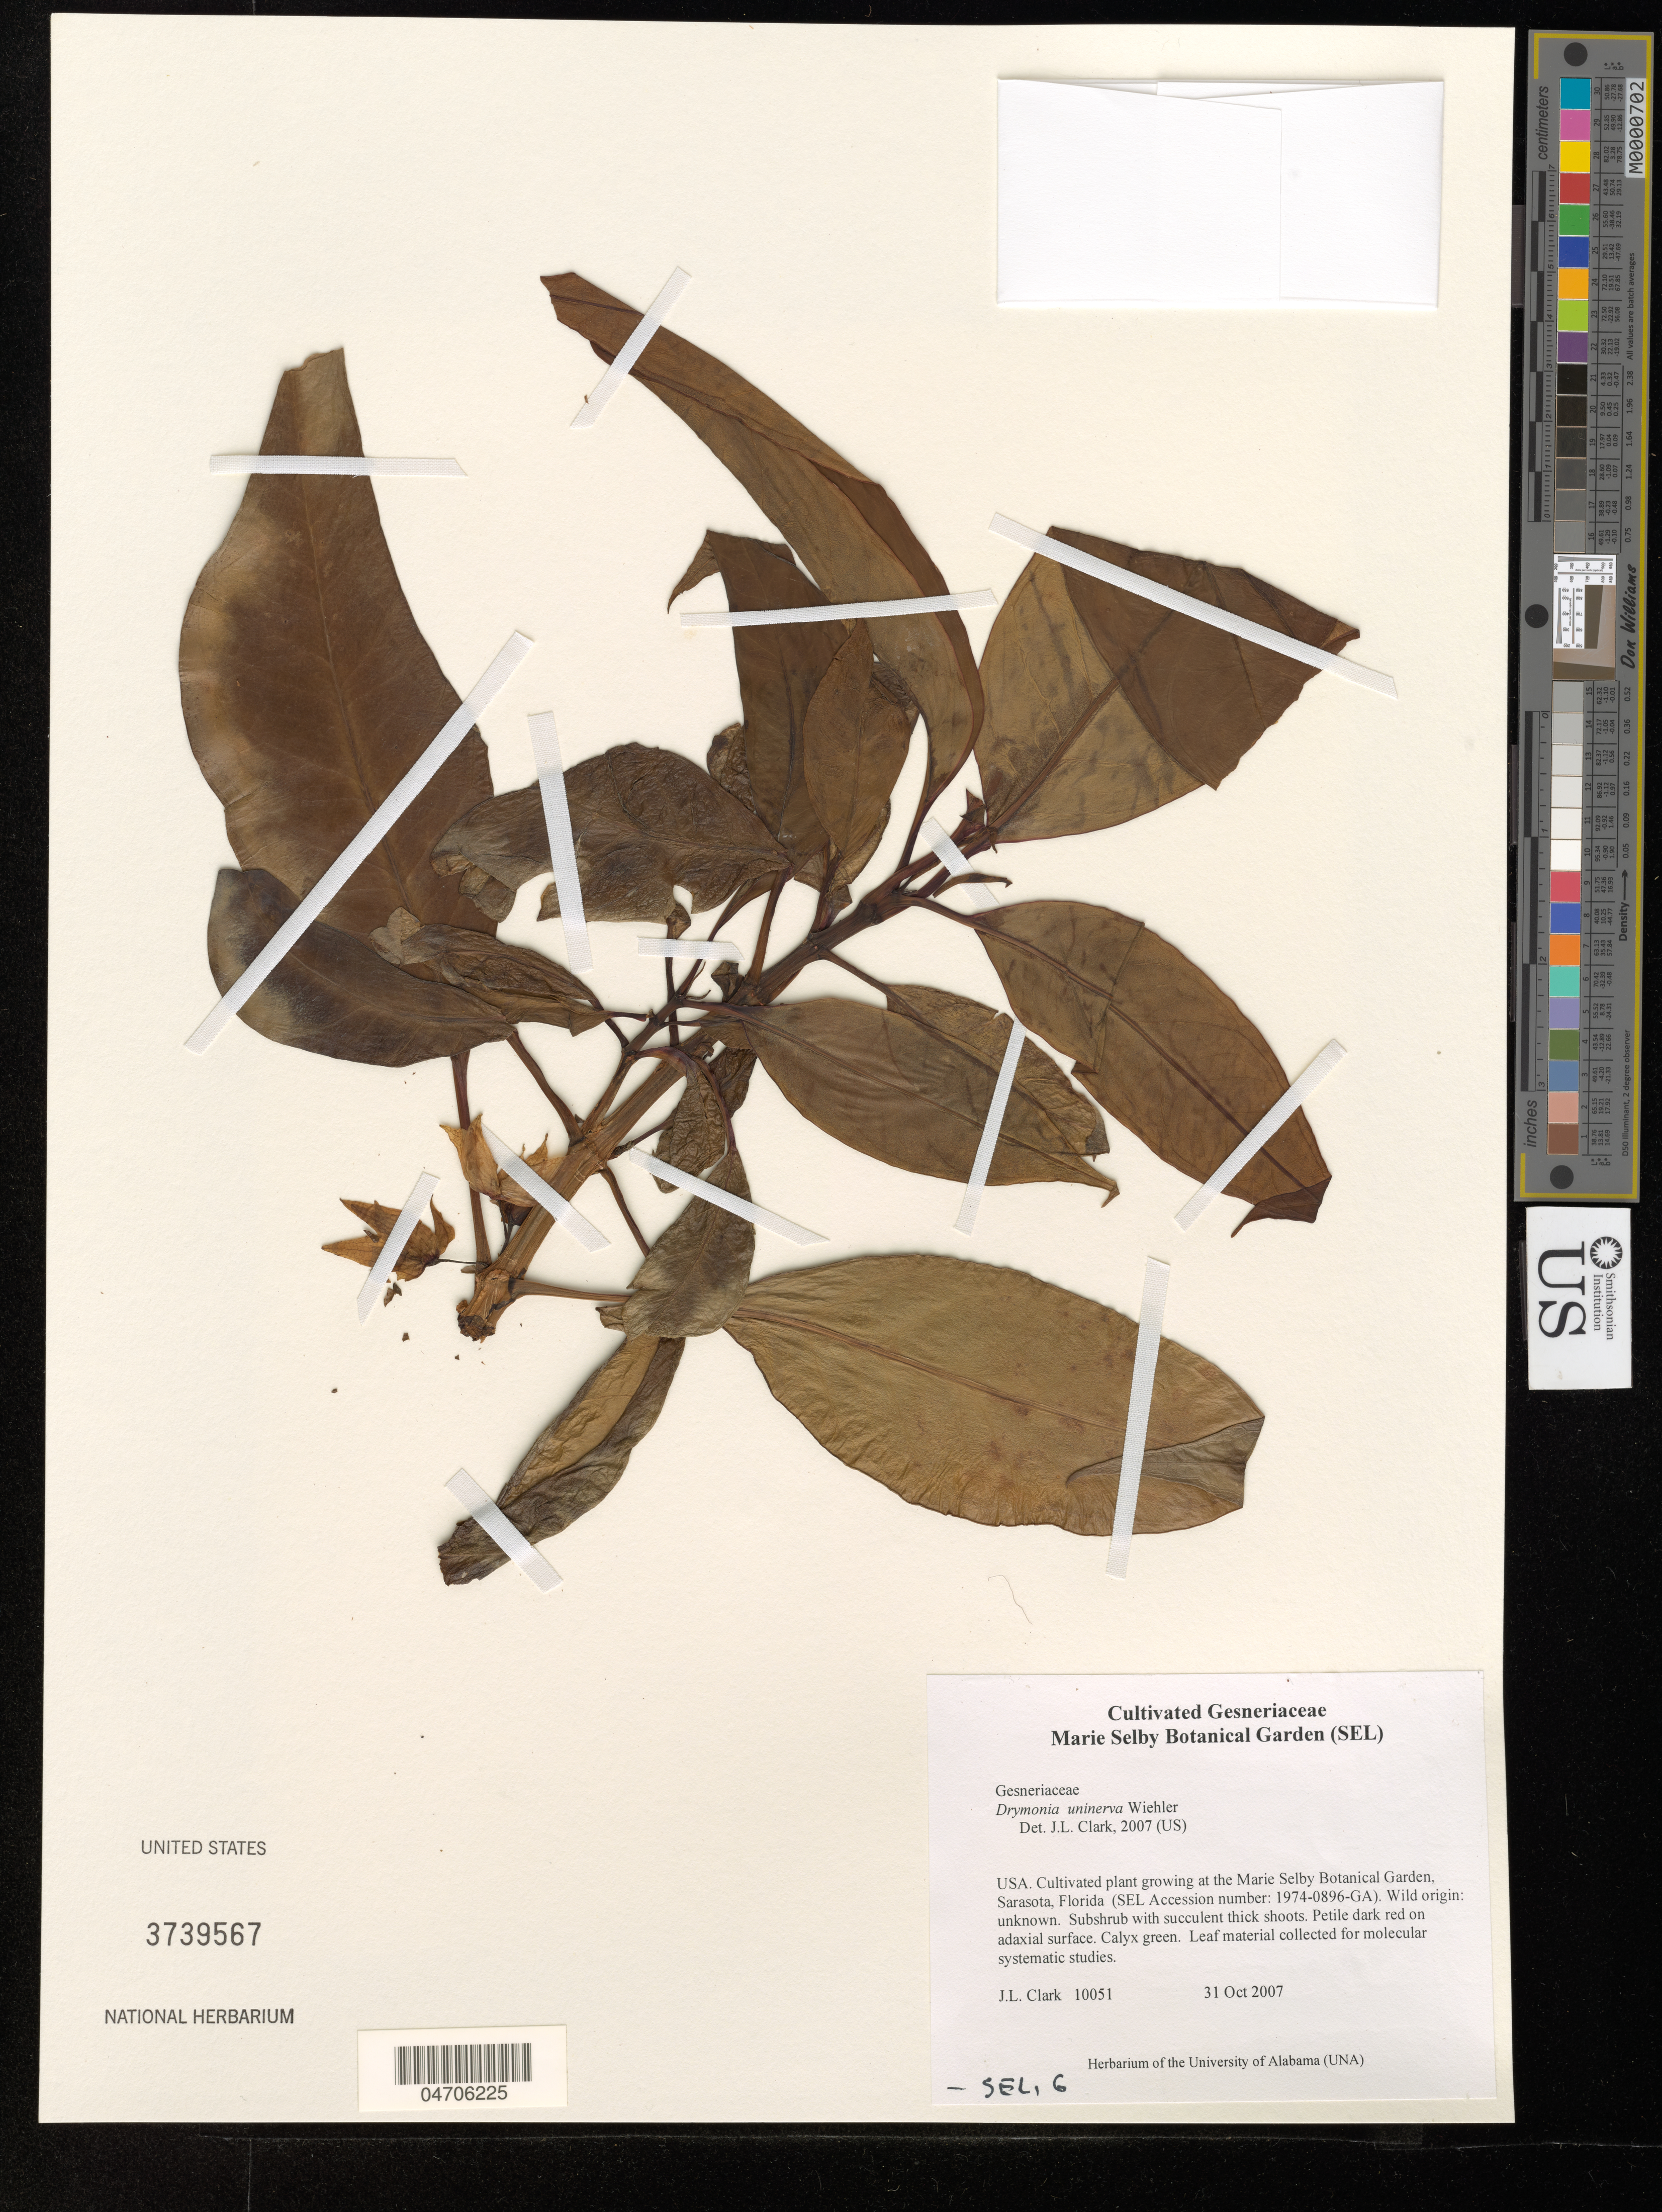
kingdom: Plantae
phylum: Tracheophyta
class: Magnoliopsida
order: Lamiales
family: Gesneriaceae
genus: Drymonia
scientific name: Drymonia uninerva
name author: Wiehler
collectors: J. L. Clark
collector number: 10051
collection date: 2007-10-31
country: United States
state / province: Florida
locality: At the Marie Selby Botanical Garden, Sarasota, Florida (SEL Accession number: 1974-0896-GA).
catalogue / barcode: US 3739567